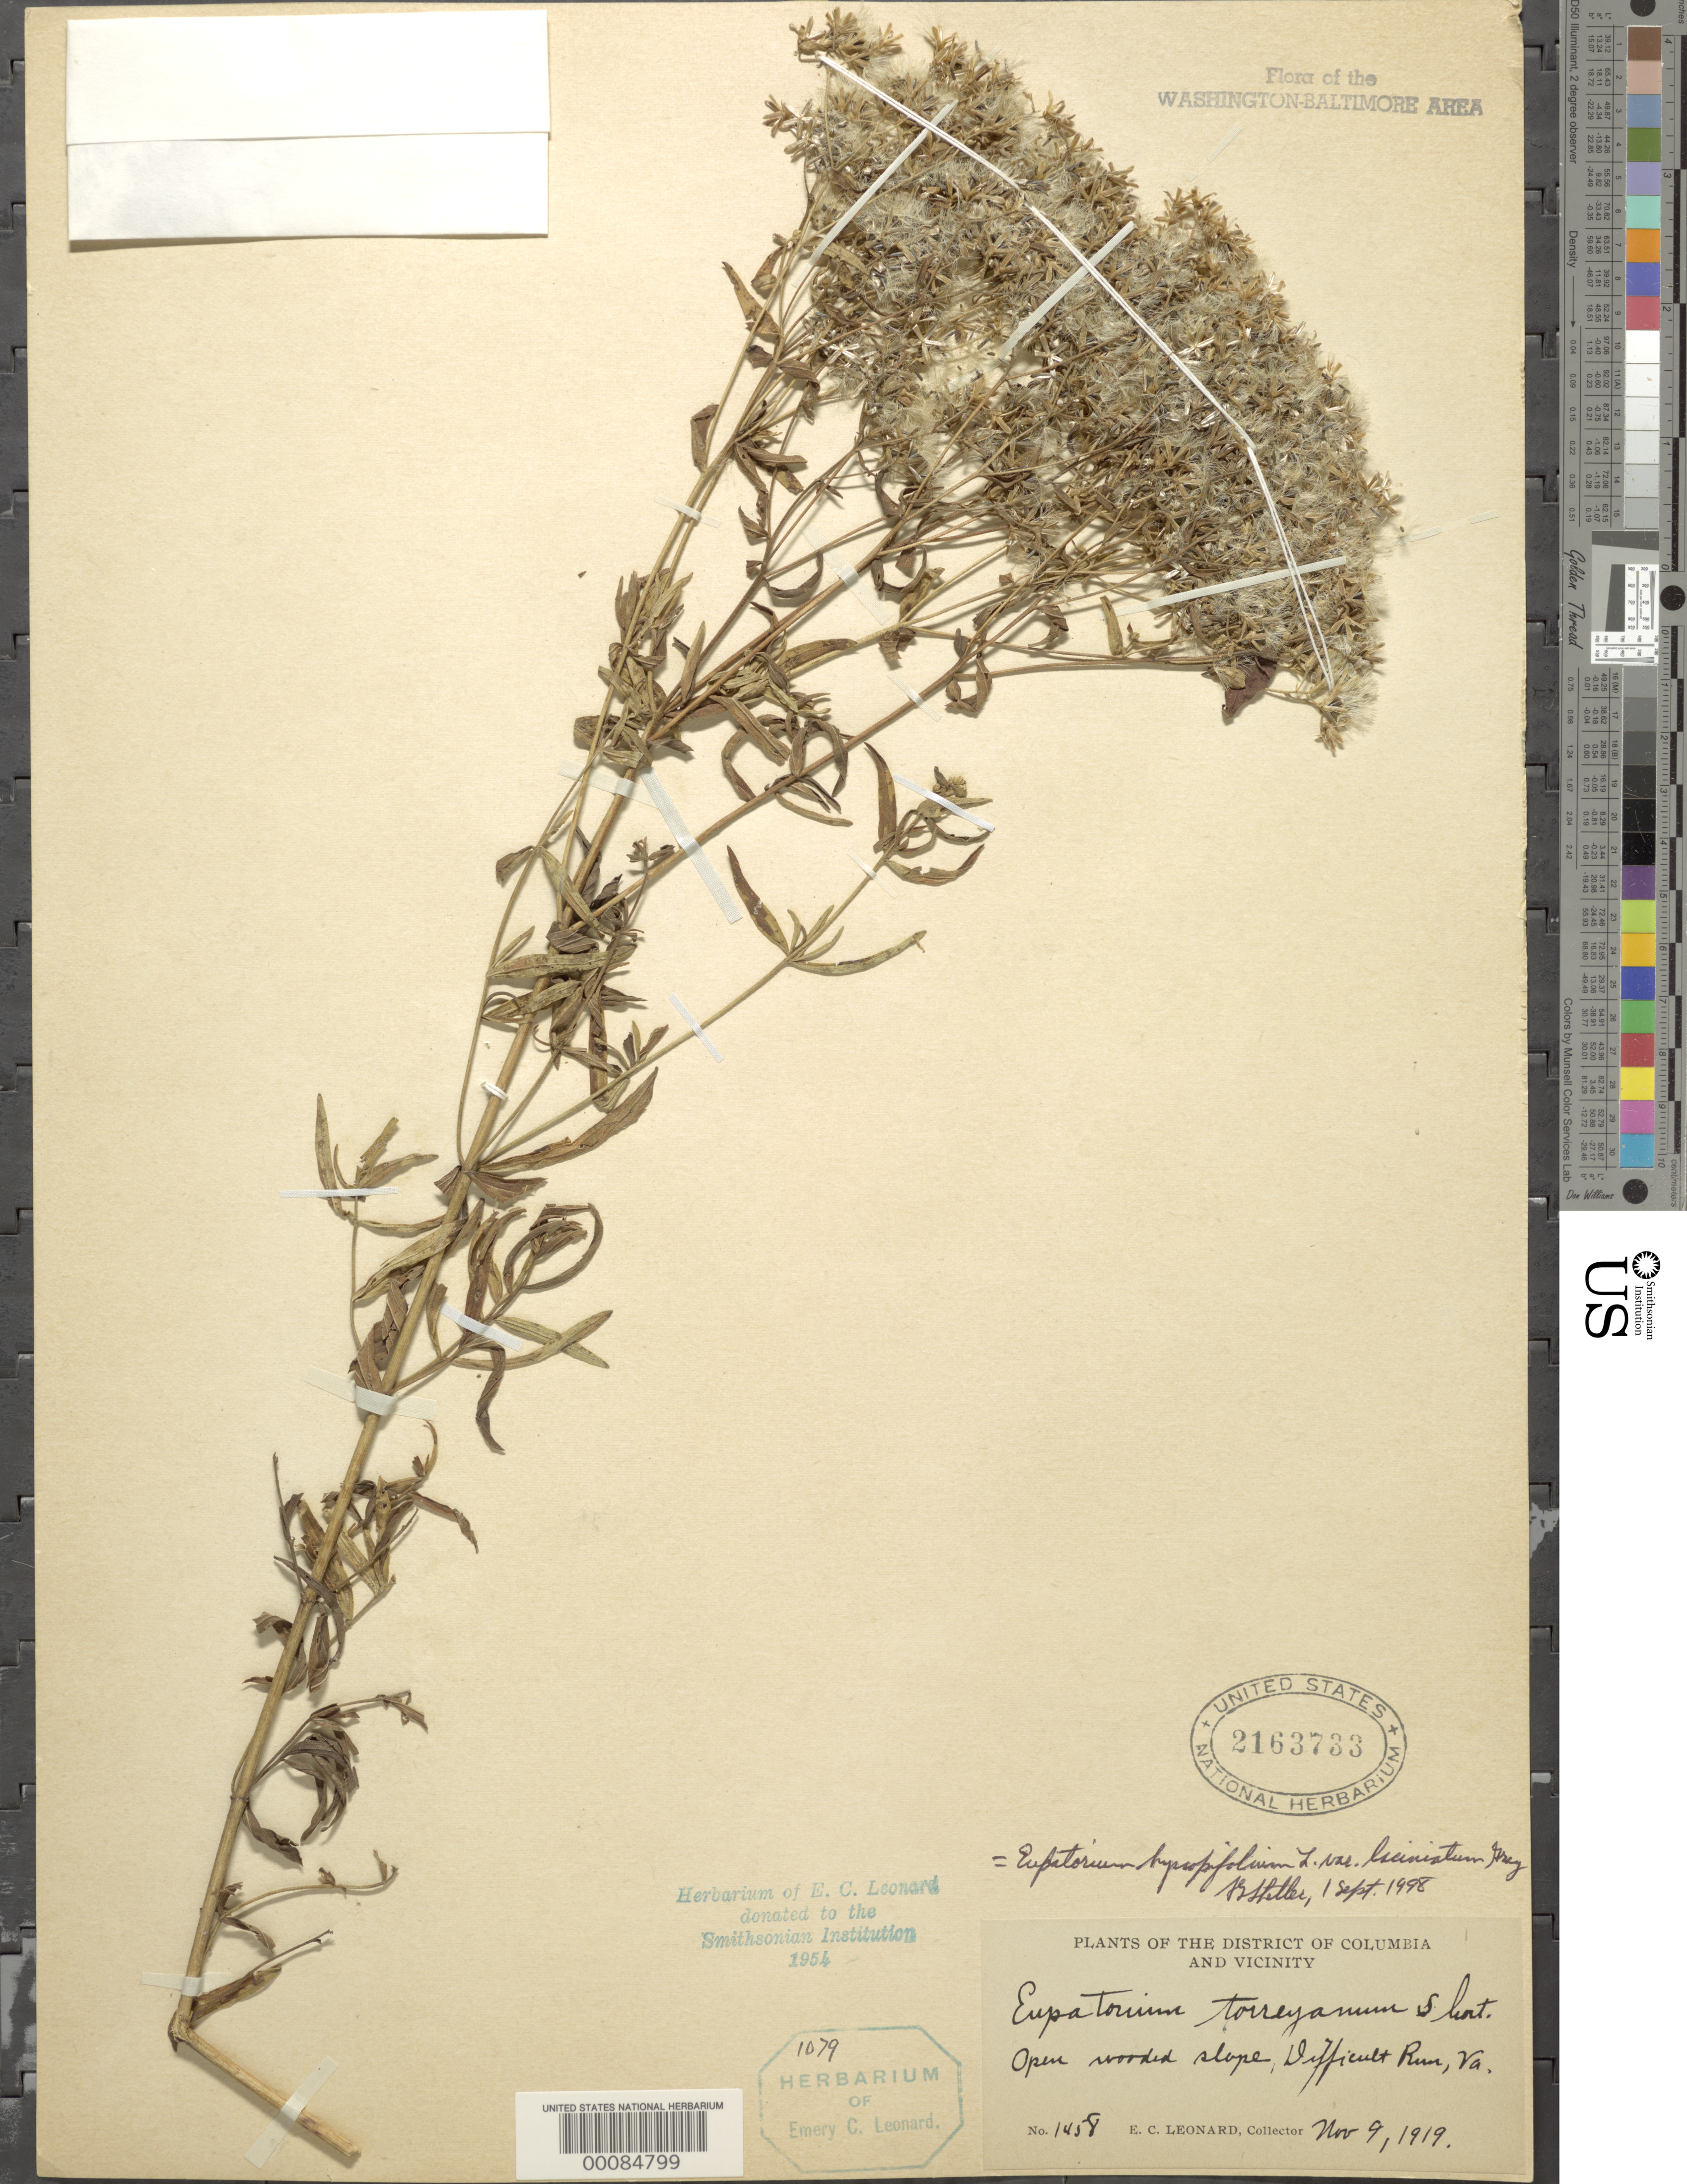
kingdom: Plantae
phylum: Tracheophyta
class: Magnoliopsida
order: Asterales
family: Asteraceae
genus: Eupatorium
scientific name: Eupatorium hyssopifolium var. laciniatum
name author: A. Gray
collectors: E. C. Leonard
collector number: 1458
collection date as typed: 09 Nov 1919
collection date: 1919-11-09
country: United States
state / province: Virginia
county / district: Fairfax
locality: Difficult Run C. & O. Canal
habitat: Open wooded slope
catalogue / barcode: US 2163733